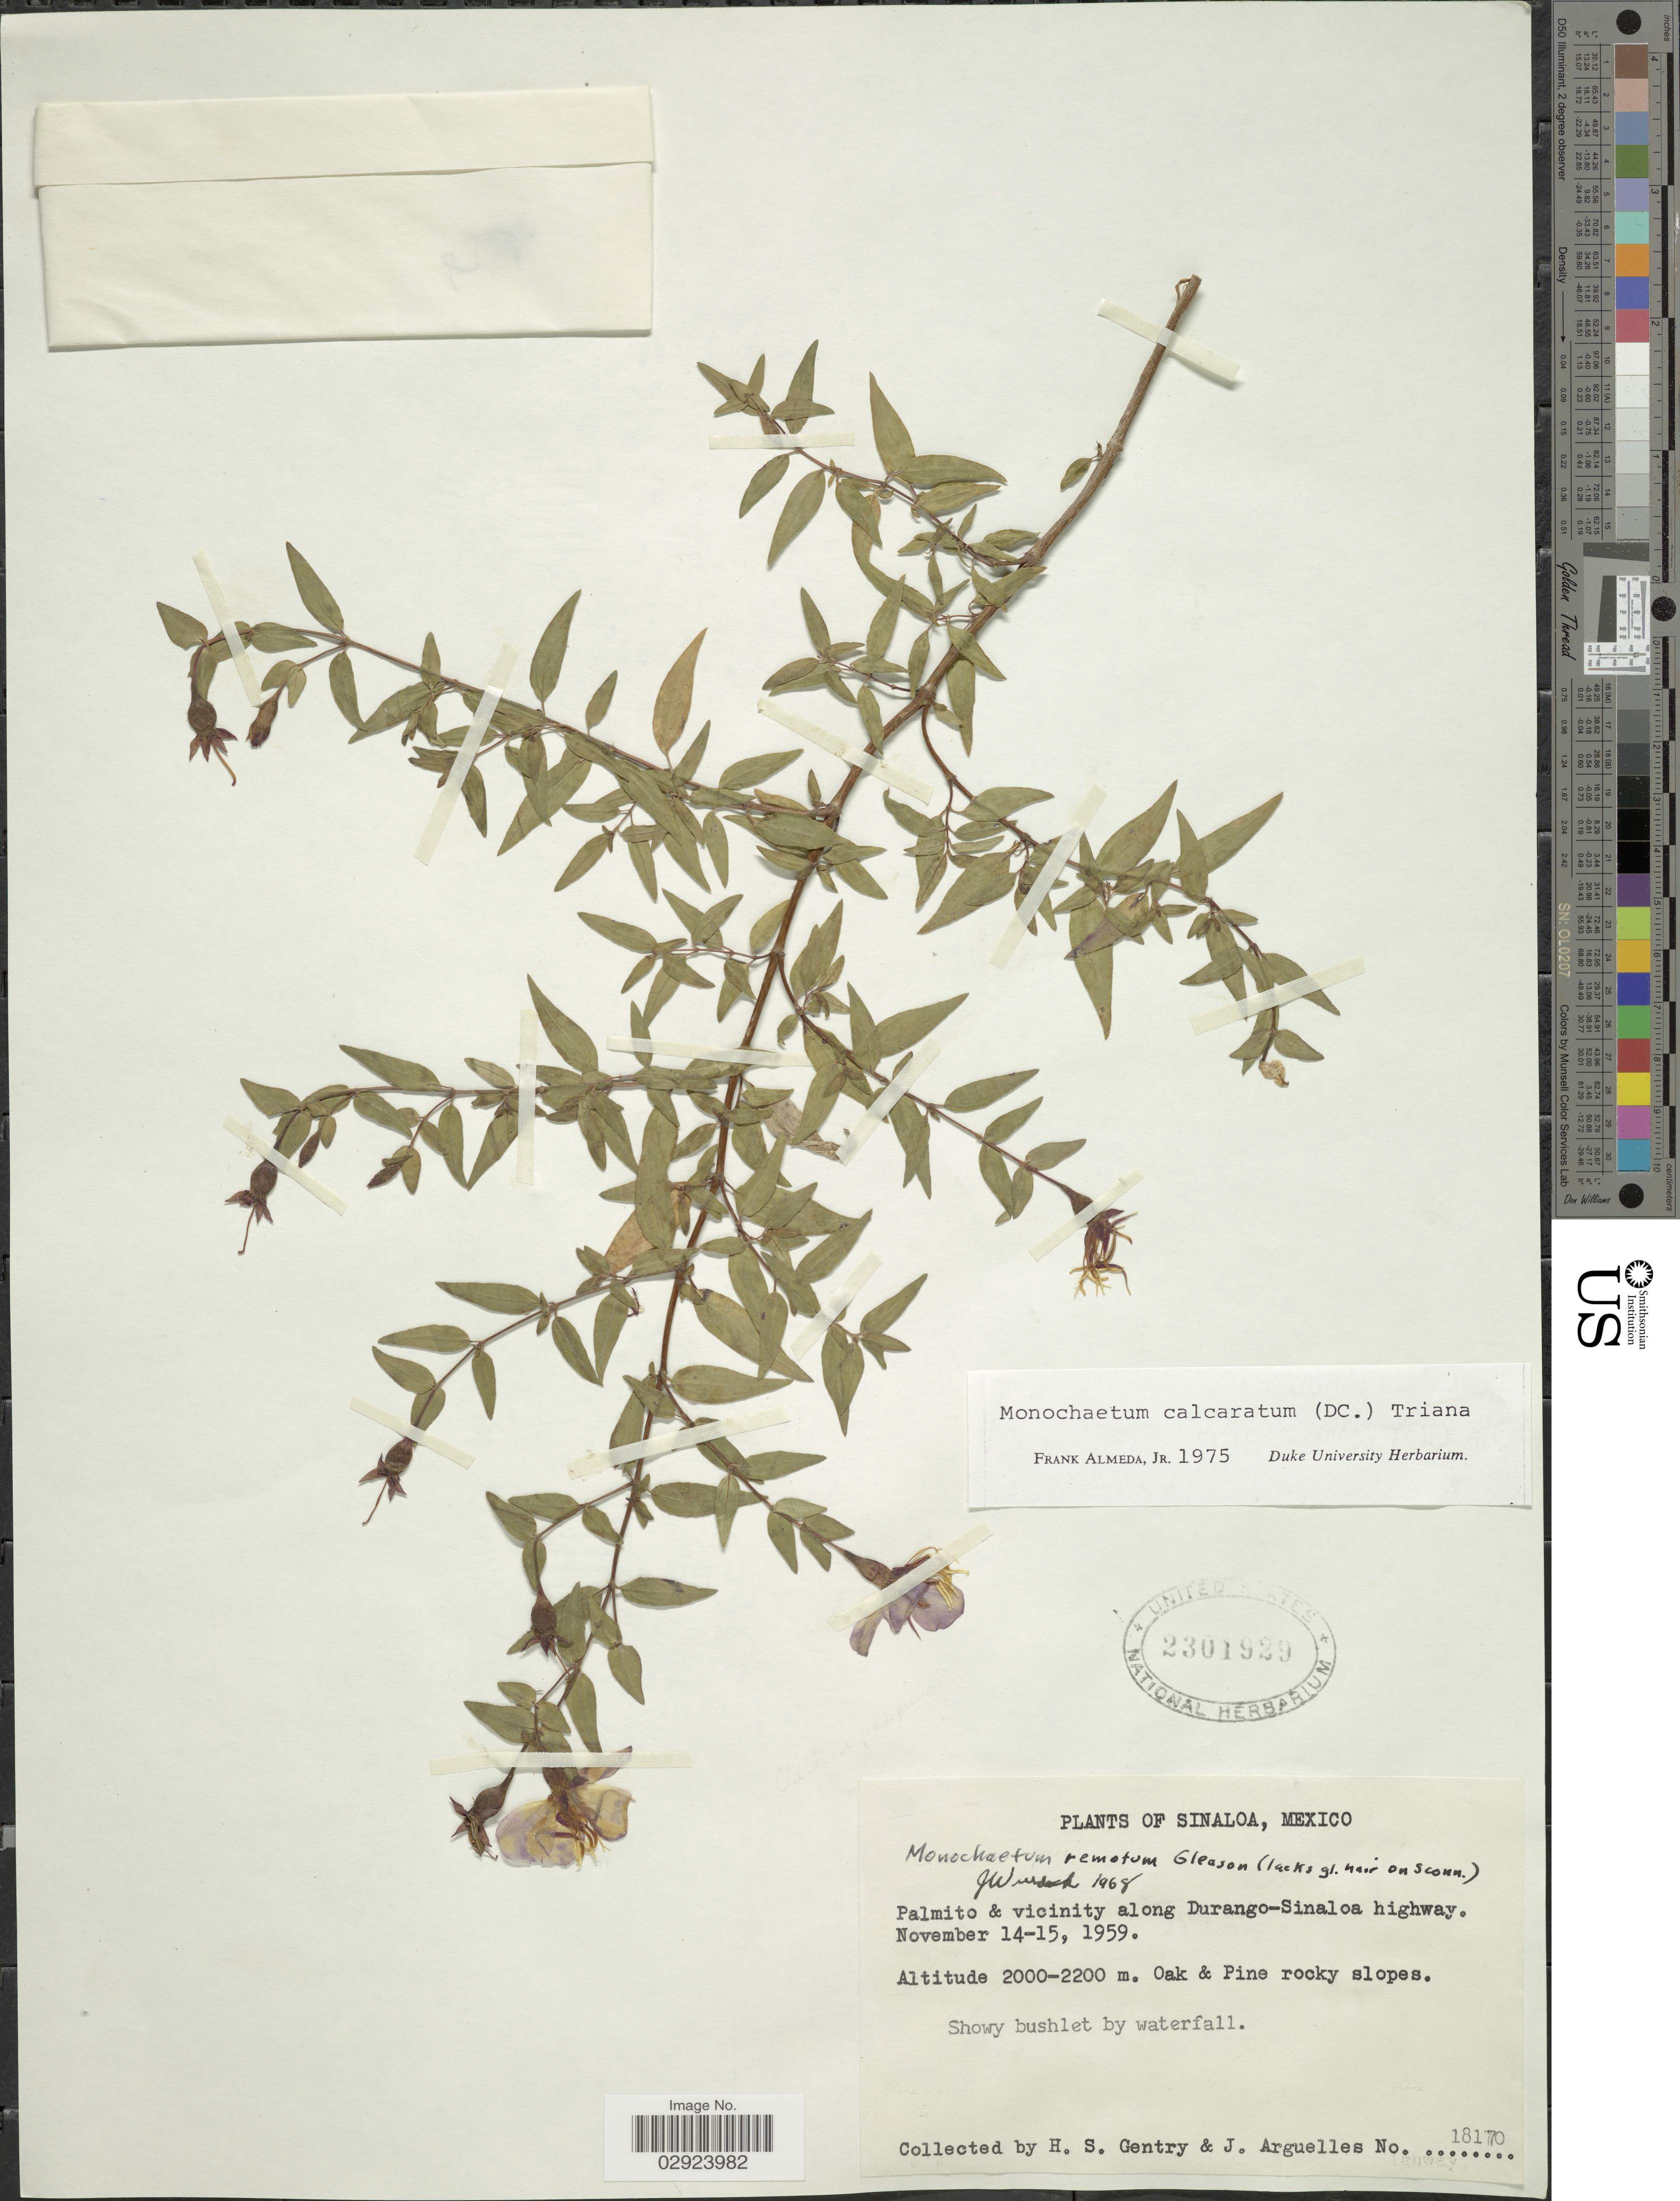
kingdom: Plantae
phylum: Tracheophyta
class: Magnoliopsida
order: Myrtales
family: Melastomataceae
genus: Monochaetum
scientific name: Monochaetum calcaratum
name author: (DC.) Triana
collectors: H. S. Gentry & J. Arguelles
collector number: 18170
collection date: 1959-11-14/1959-11-15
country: Mexico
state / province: Sinaloa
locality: Palmito & vicinity along Durango-Sinaloa highway. Oak & Pine rocky slopes.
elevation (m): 2000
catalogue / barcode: US 2301929